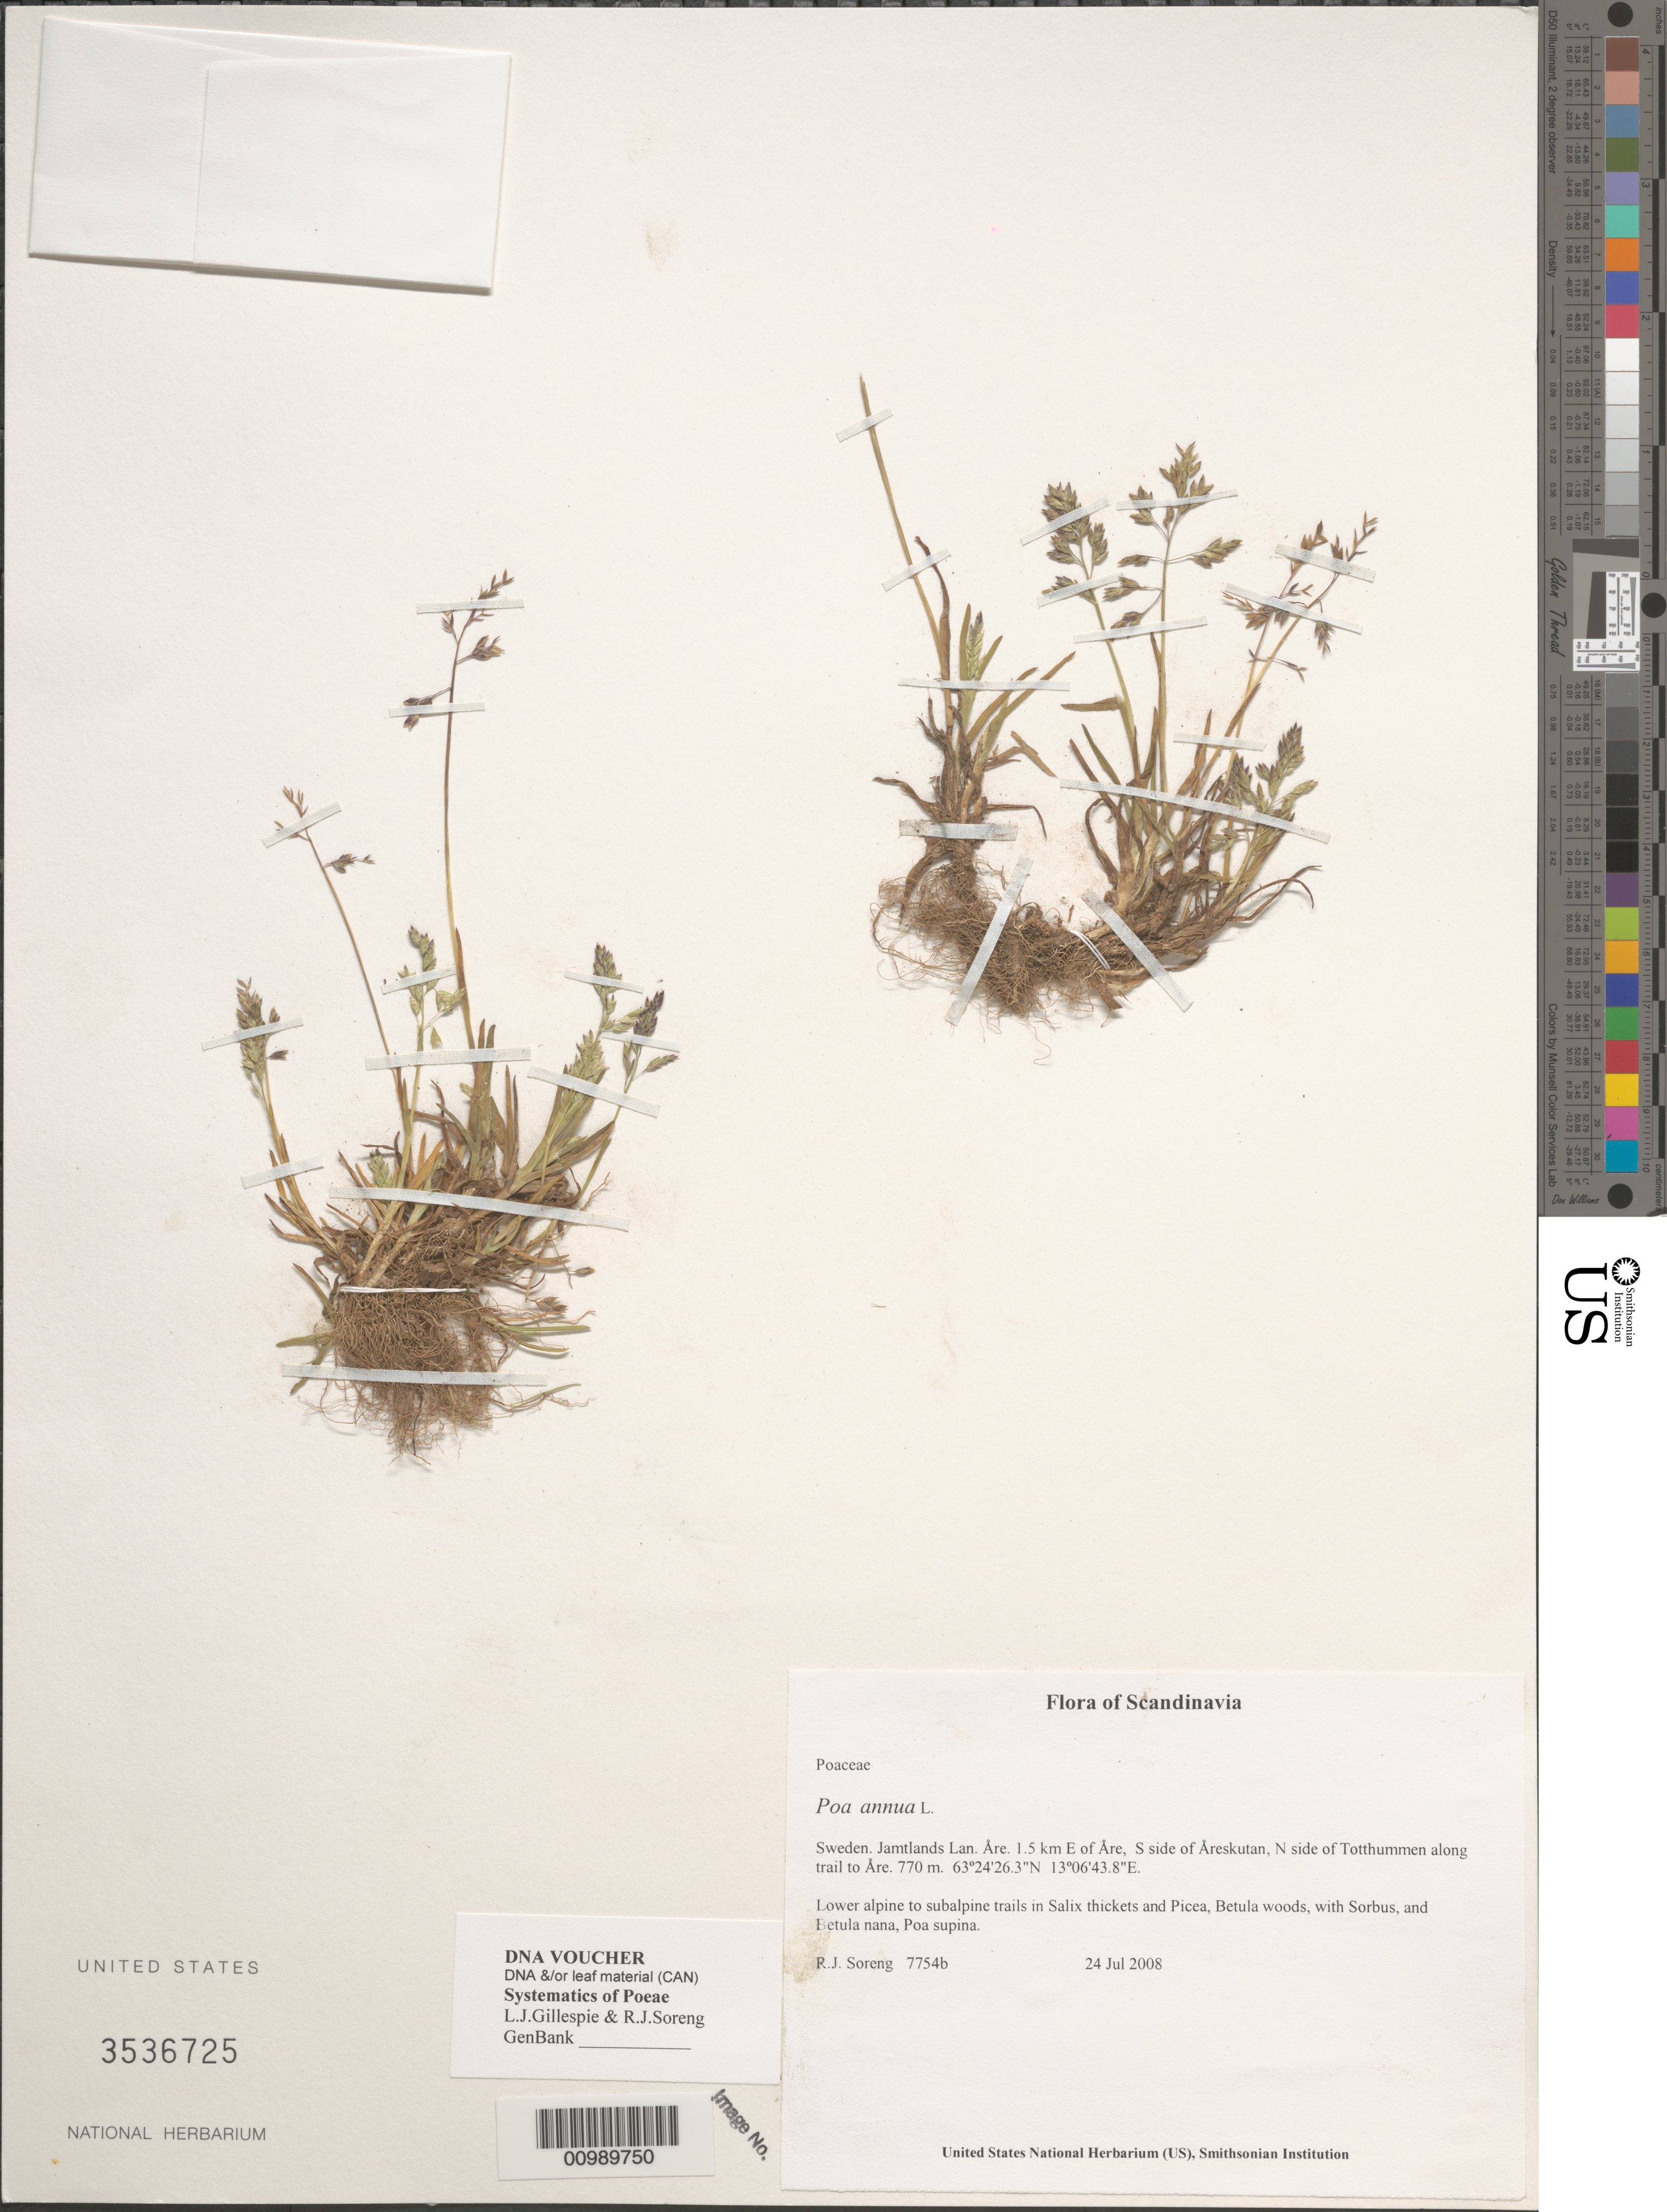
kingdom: Plantae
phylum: Tracheophyta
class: Liliopsida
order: Poales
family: Poaceae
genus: Poa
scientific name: Poa annua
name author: L.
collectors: R. J. Soreng & N. L. Soreng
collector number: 7754-b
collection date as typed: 24 Jul 2008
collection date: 2008-07-24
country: Sweden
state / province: Jämtland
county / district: Åre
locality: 1.5 km E of Åre, S side of Åreskutan, N side of Totthummen along trail to Åre.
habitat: Lower alpine to subalpine trails in Salix thickets and Picea, Betula woods, with Sorbus, and Betula nana, Poa supina.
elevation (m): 770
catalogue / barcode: US 3536725